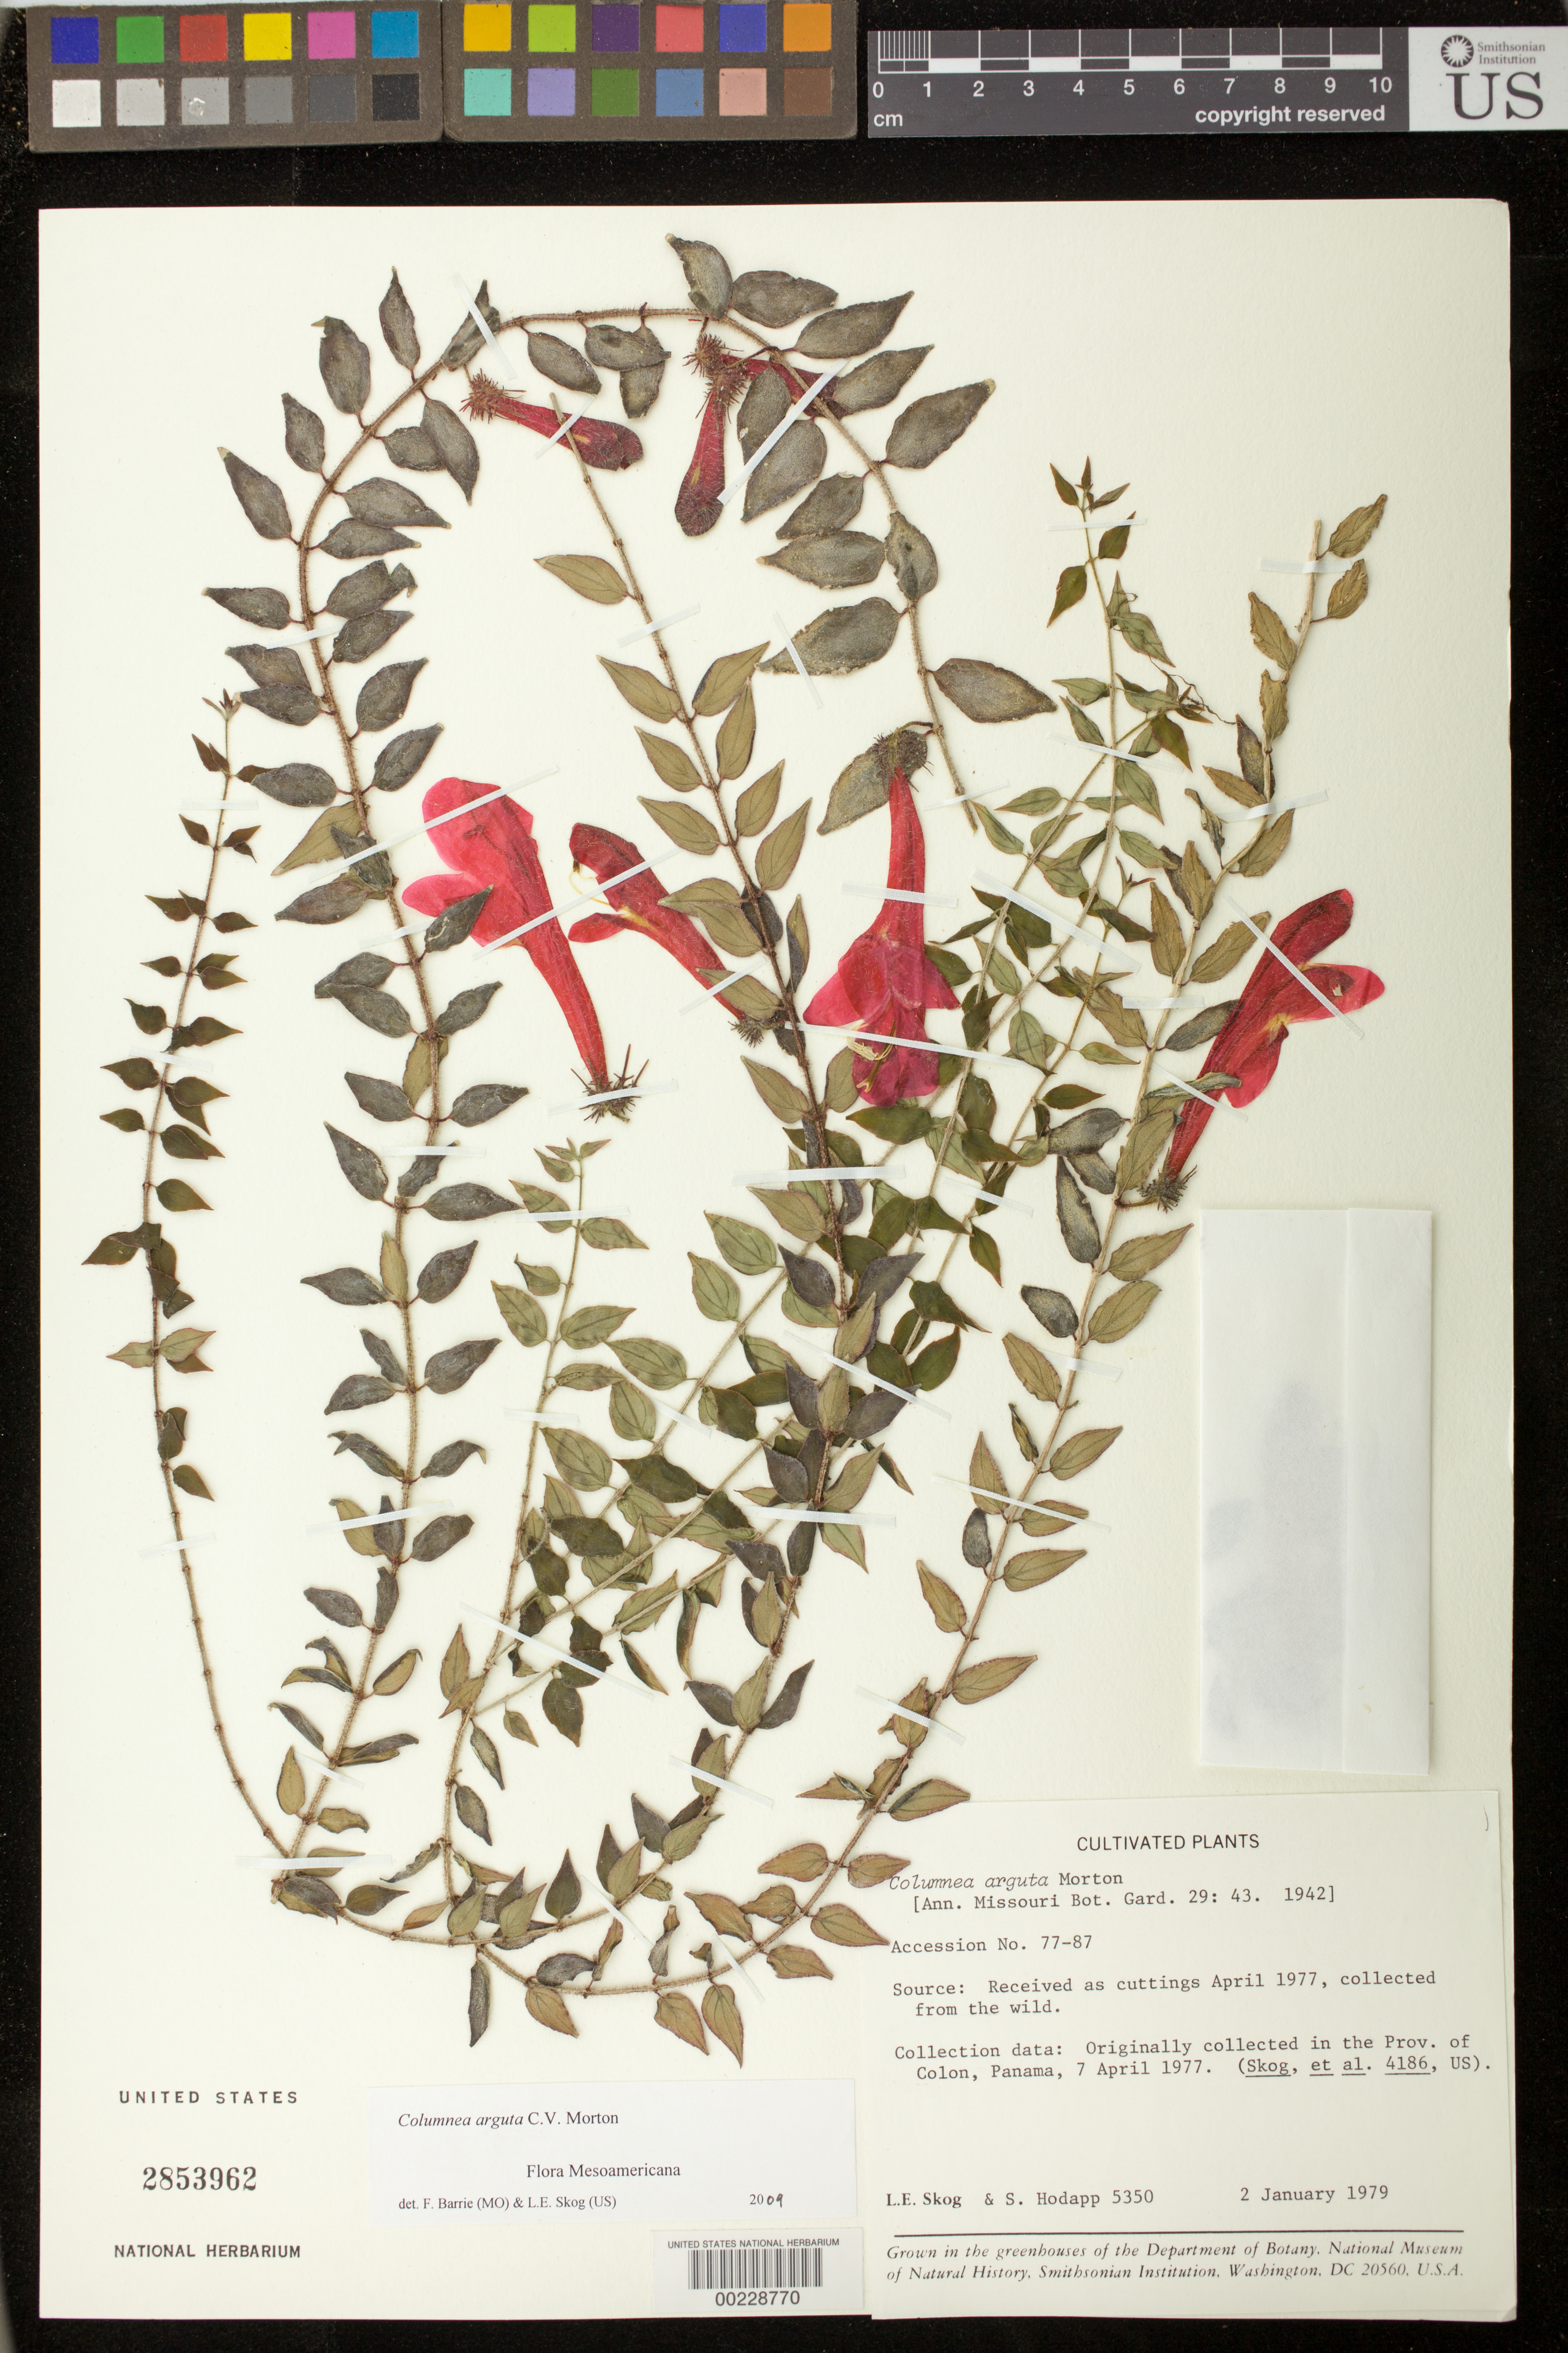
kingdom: Plantae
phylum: Tracheophyta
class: Magnoliopsida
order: Lamiales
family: Gesneriaceae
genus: Columnea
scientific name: Columnea arguta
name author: C.V. Morton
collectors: L. E. Skog & S. Hodapp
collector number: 5350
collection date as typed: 02 Jan 1979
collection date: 1979-01-02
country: Panama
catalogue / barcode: US 2853962